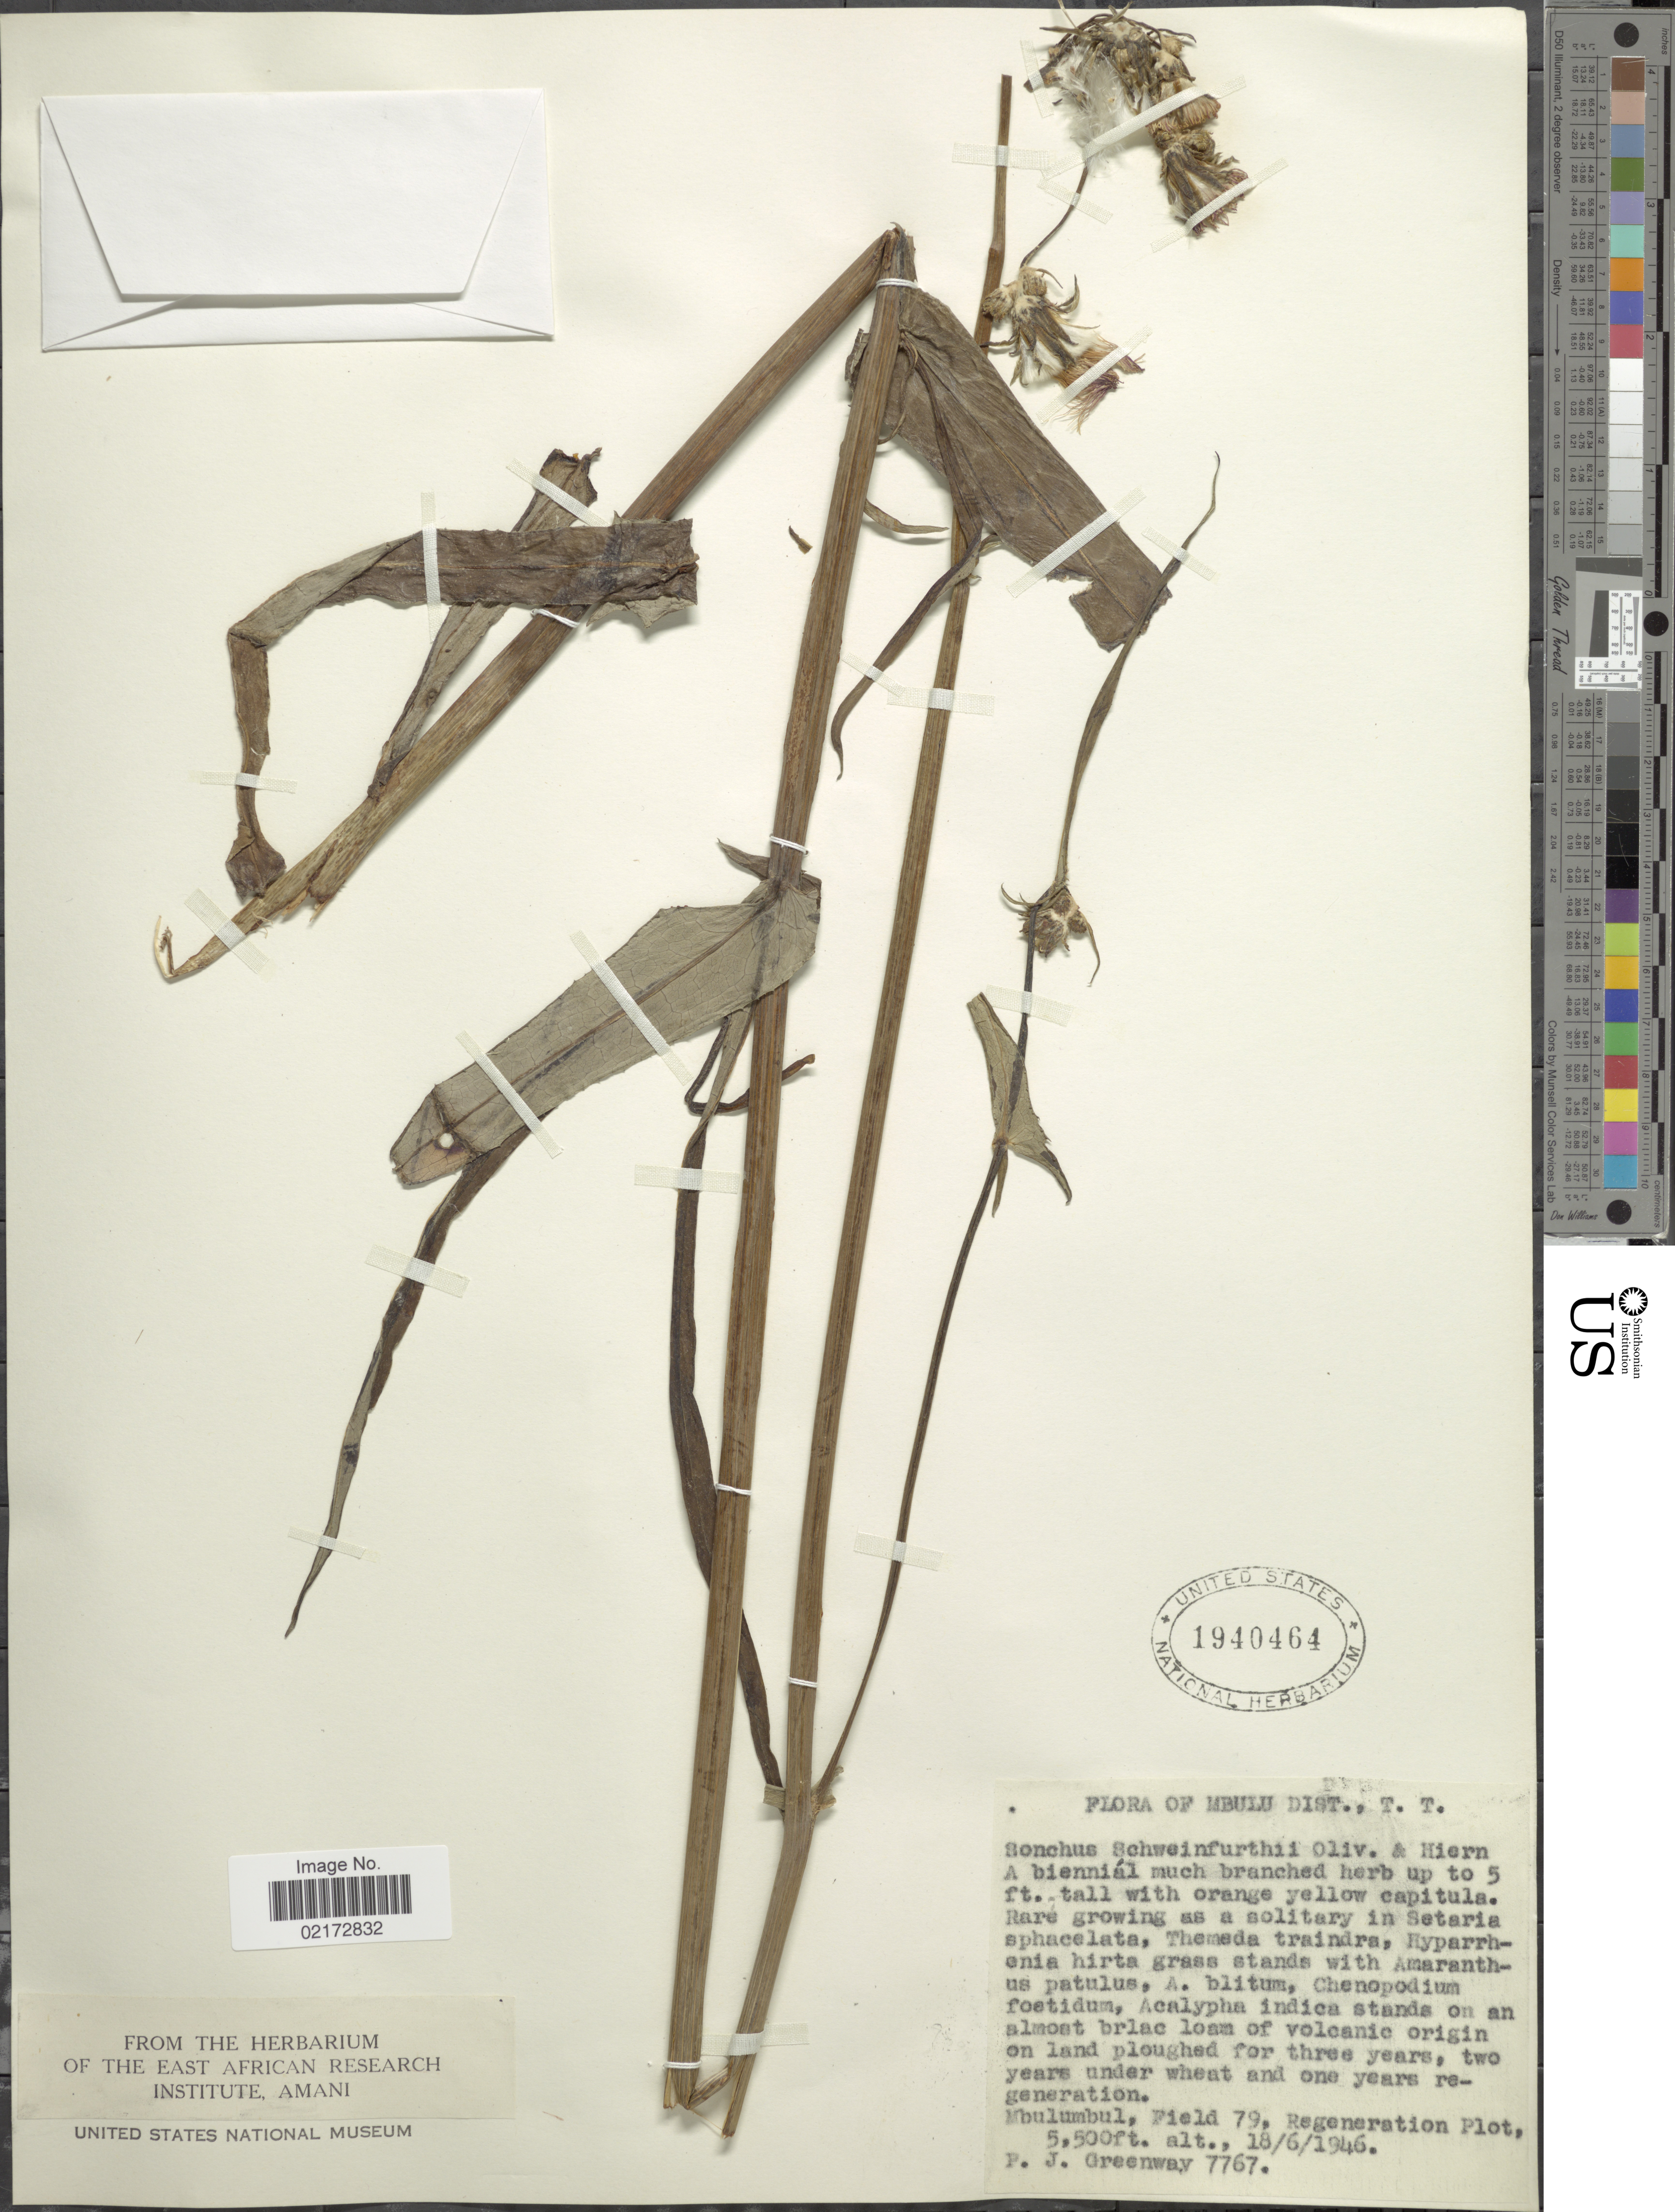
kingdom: Plantae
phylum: Tracheophyta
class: Magnoliopsida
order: Asterales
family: Asteraceae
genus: Sonchus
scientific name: Sonchus schweinfurthii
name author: Oliv. & Hiern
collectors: P. J. Greenway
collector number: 7767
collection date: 1946-06-18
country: Tanzania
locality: Mbulu Dist., T. T., Mbulumbul, Field 79, Regeneration Plot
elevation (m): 1676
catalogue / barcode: US 1940464